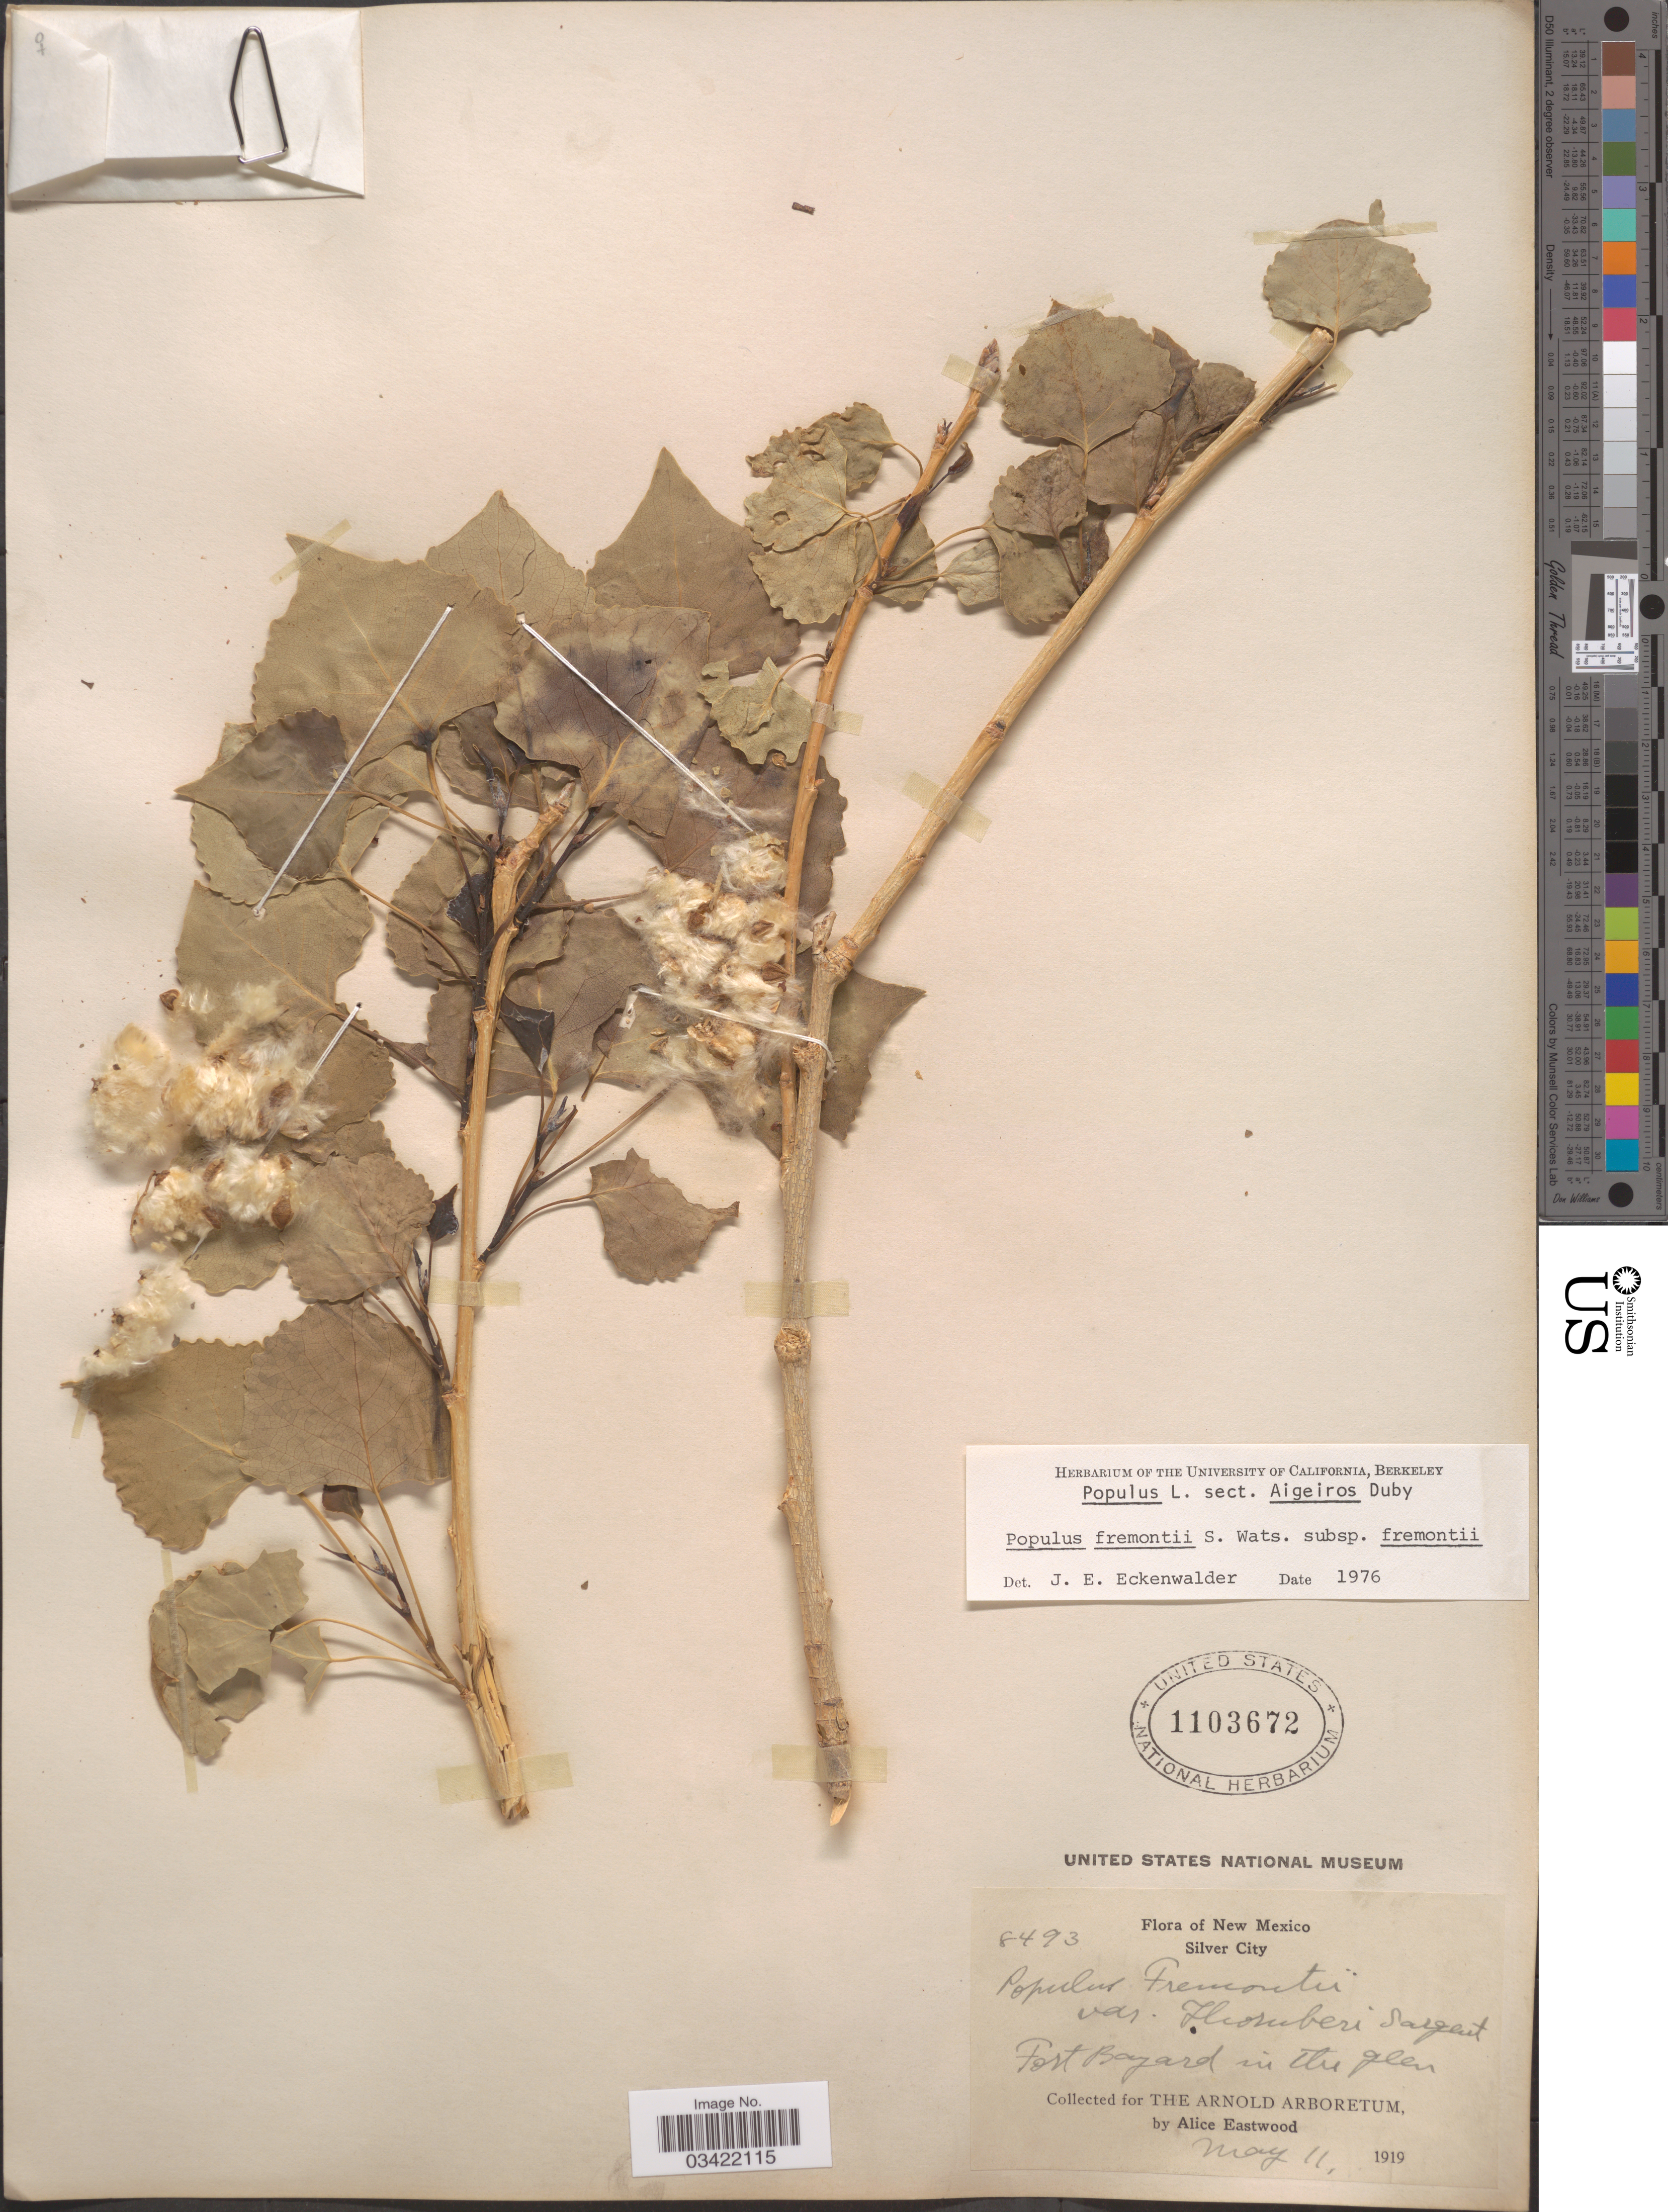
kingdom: Plantae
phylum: Tracheophyta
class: Magnoliopsida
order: Malpighiales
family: Salicaceae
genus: Populus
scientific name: Populus fremontii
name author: S. Watson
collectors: A. Eastwood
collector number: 8493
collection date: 1919-05-11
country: United States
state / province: New Mexico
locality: Silver City. Fort Bayard in the glen.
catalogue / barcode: US 1103672